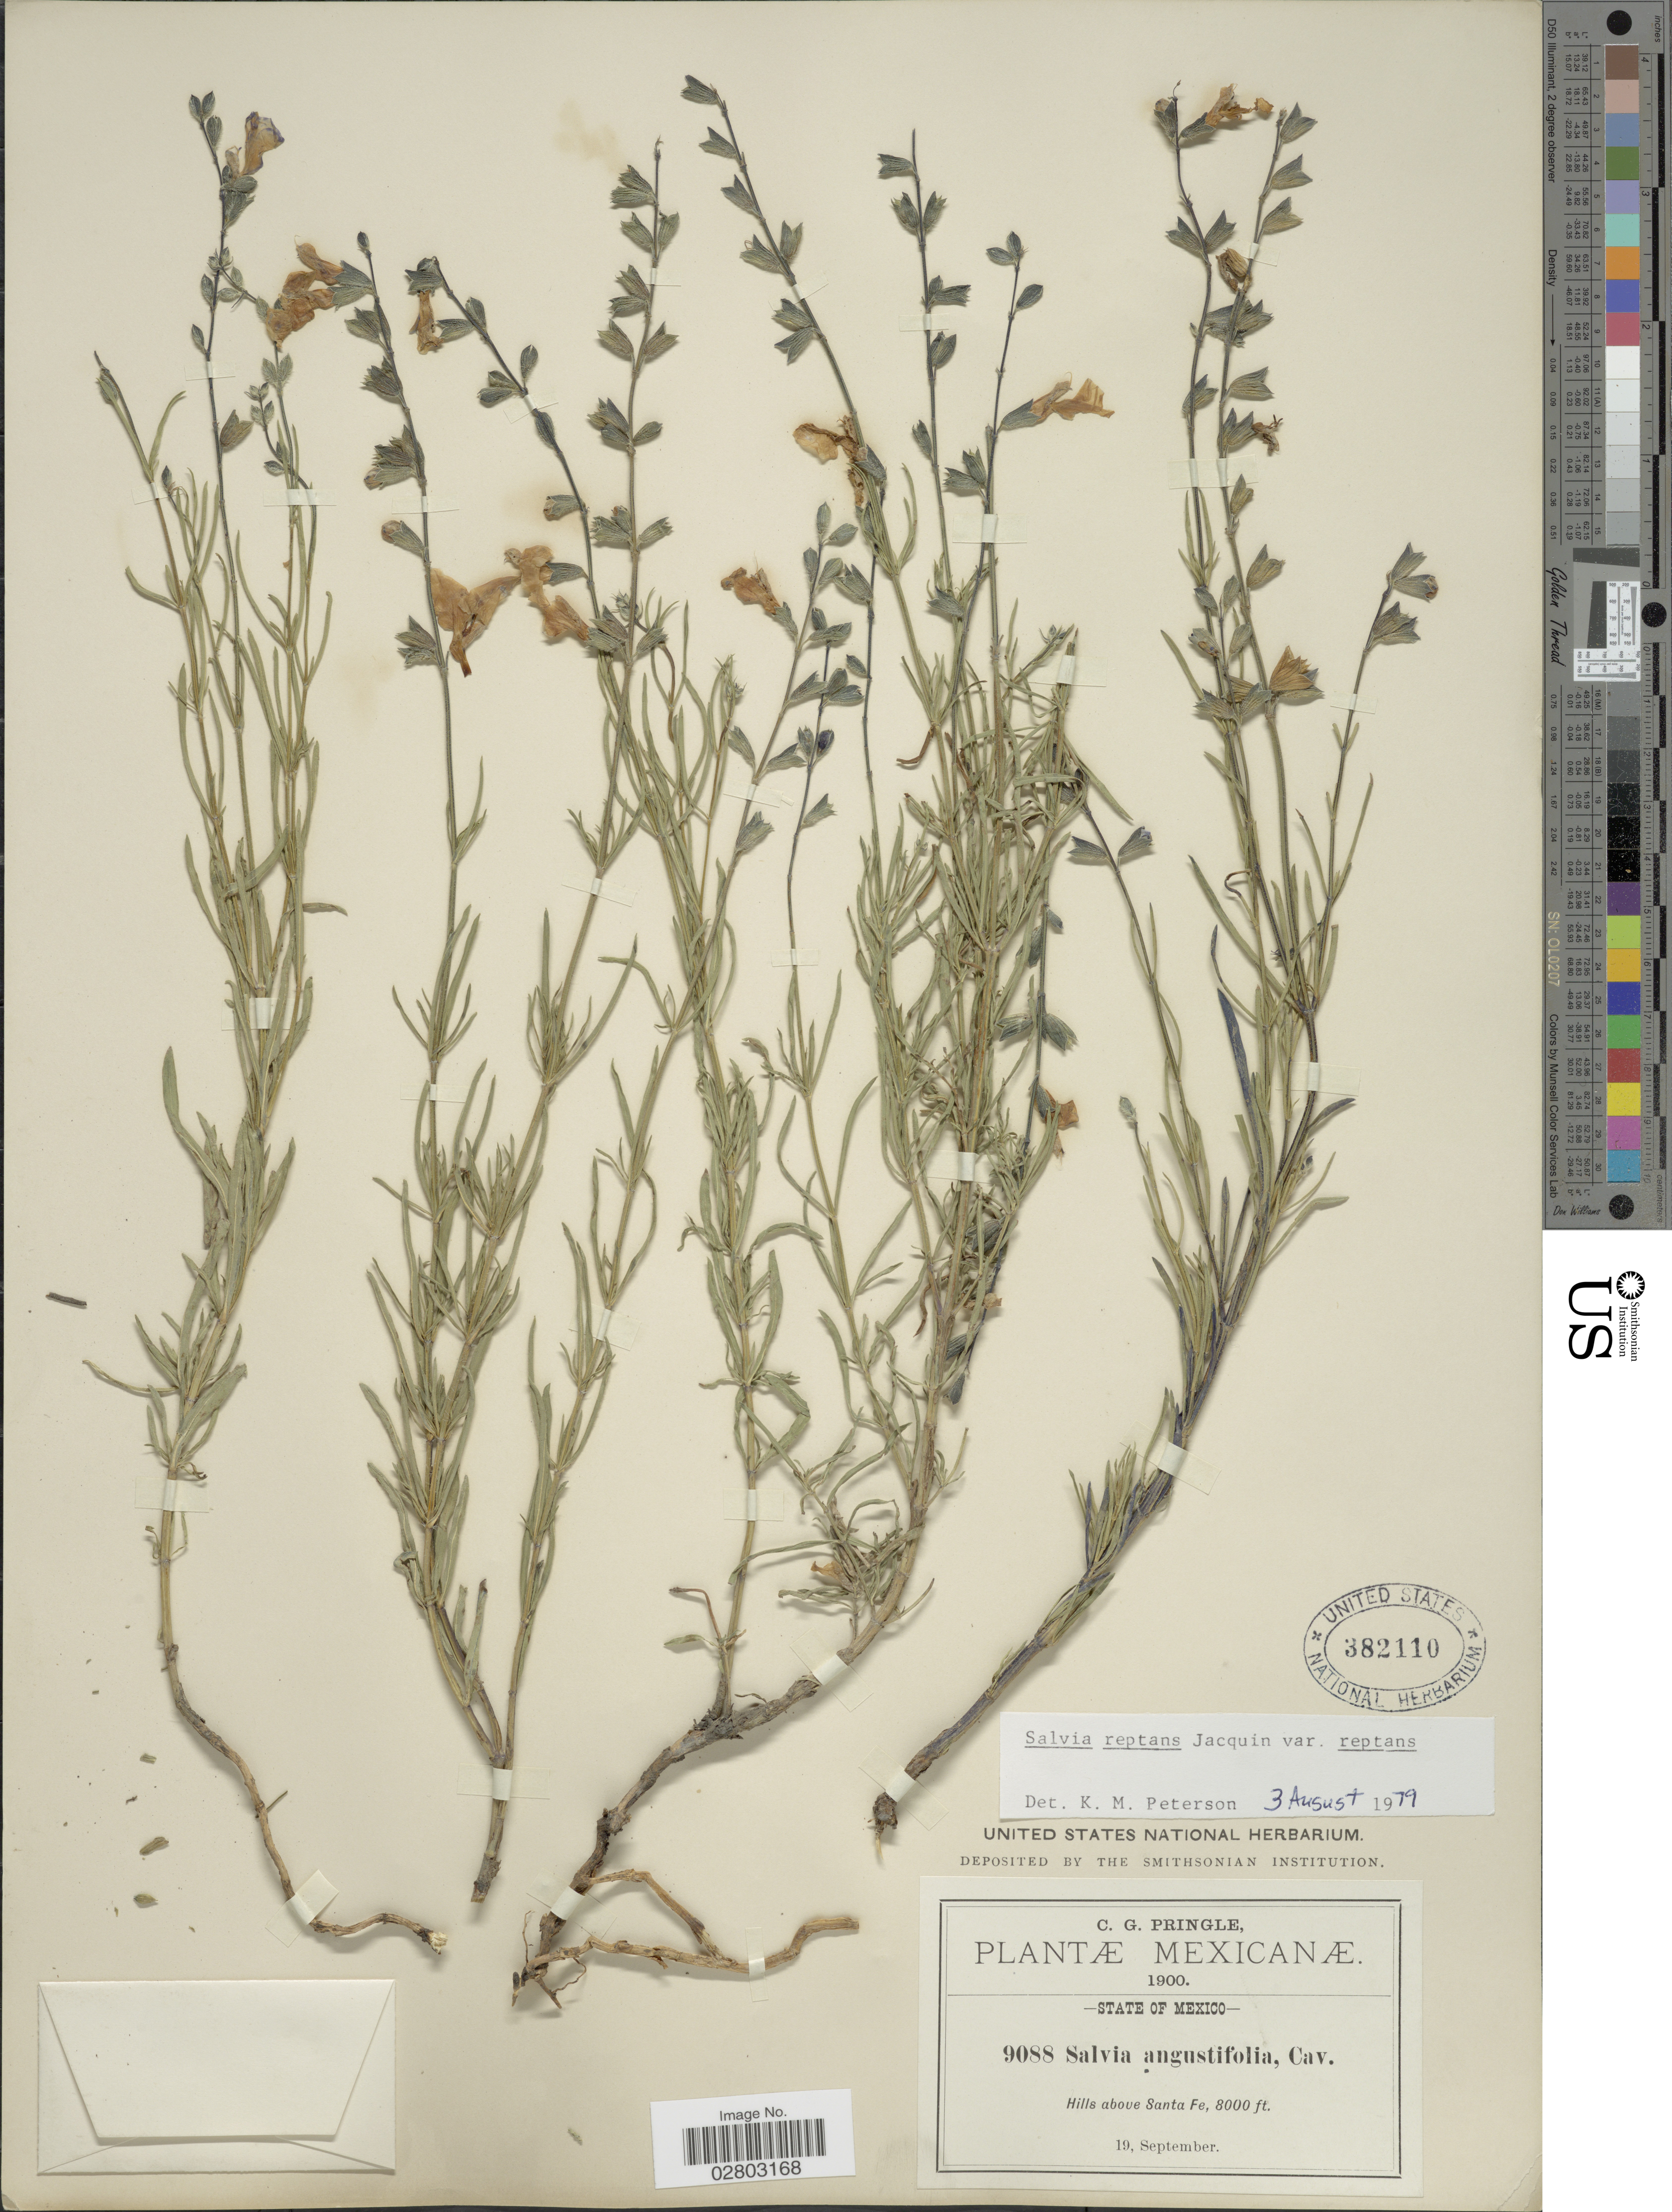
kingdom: Plantae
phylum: Tracheophyta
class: Magnoliopsida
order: Lamiales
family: Lamiaceae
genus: Salvia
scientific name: Salvia reptans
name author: Jacq.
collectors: C. G. Pringle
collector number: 9088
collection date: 1900-09-19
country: Mexico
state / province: México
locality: Hills above Santa Fe.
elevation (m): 2438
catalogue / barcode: US 382110